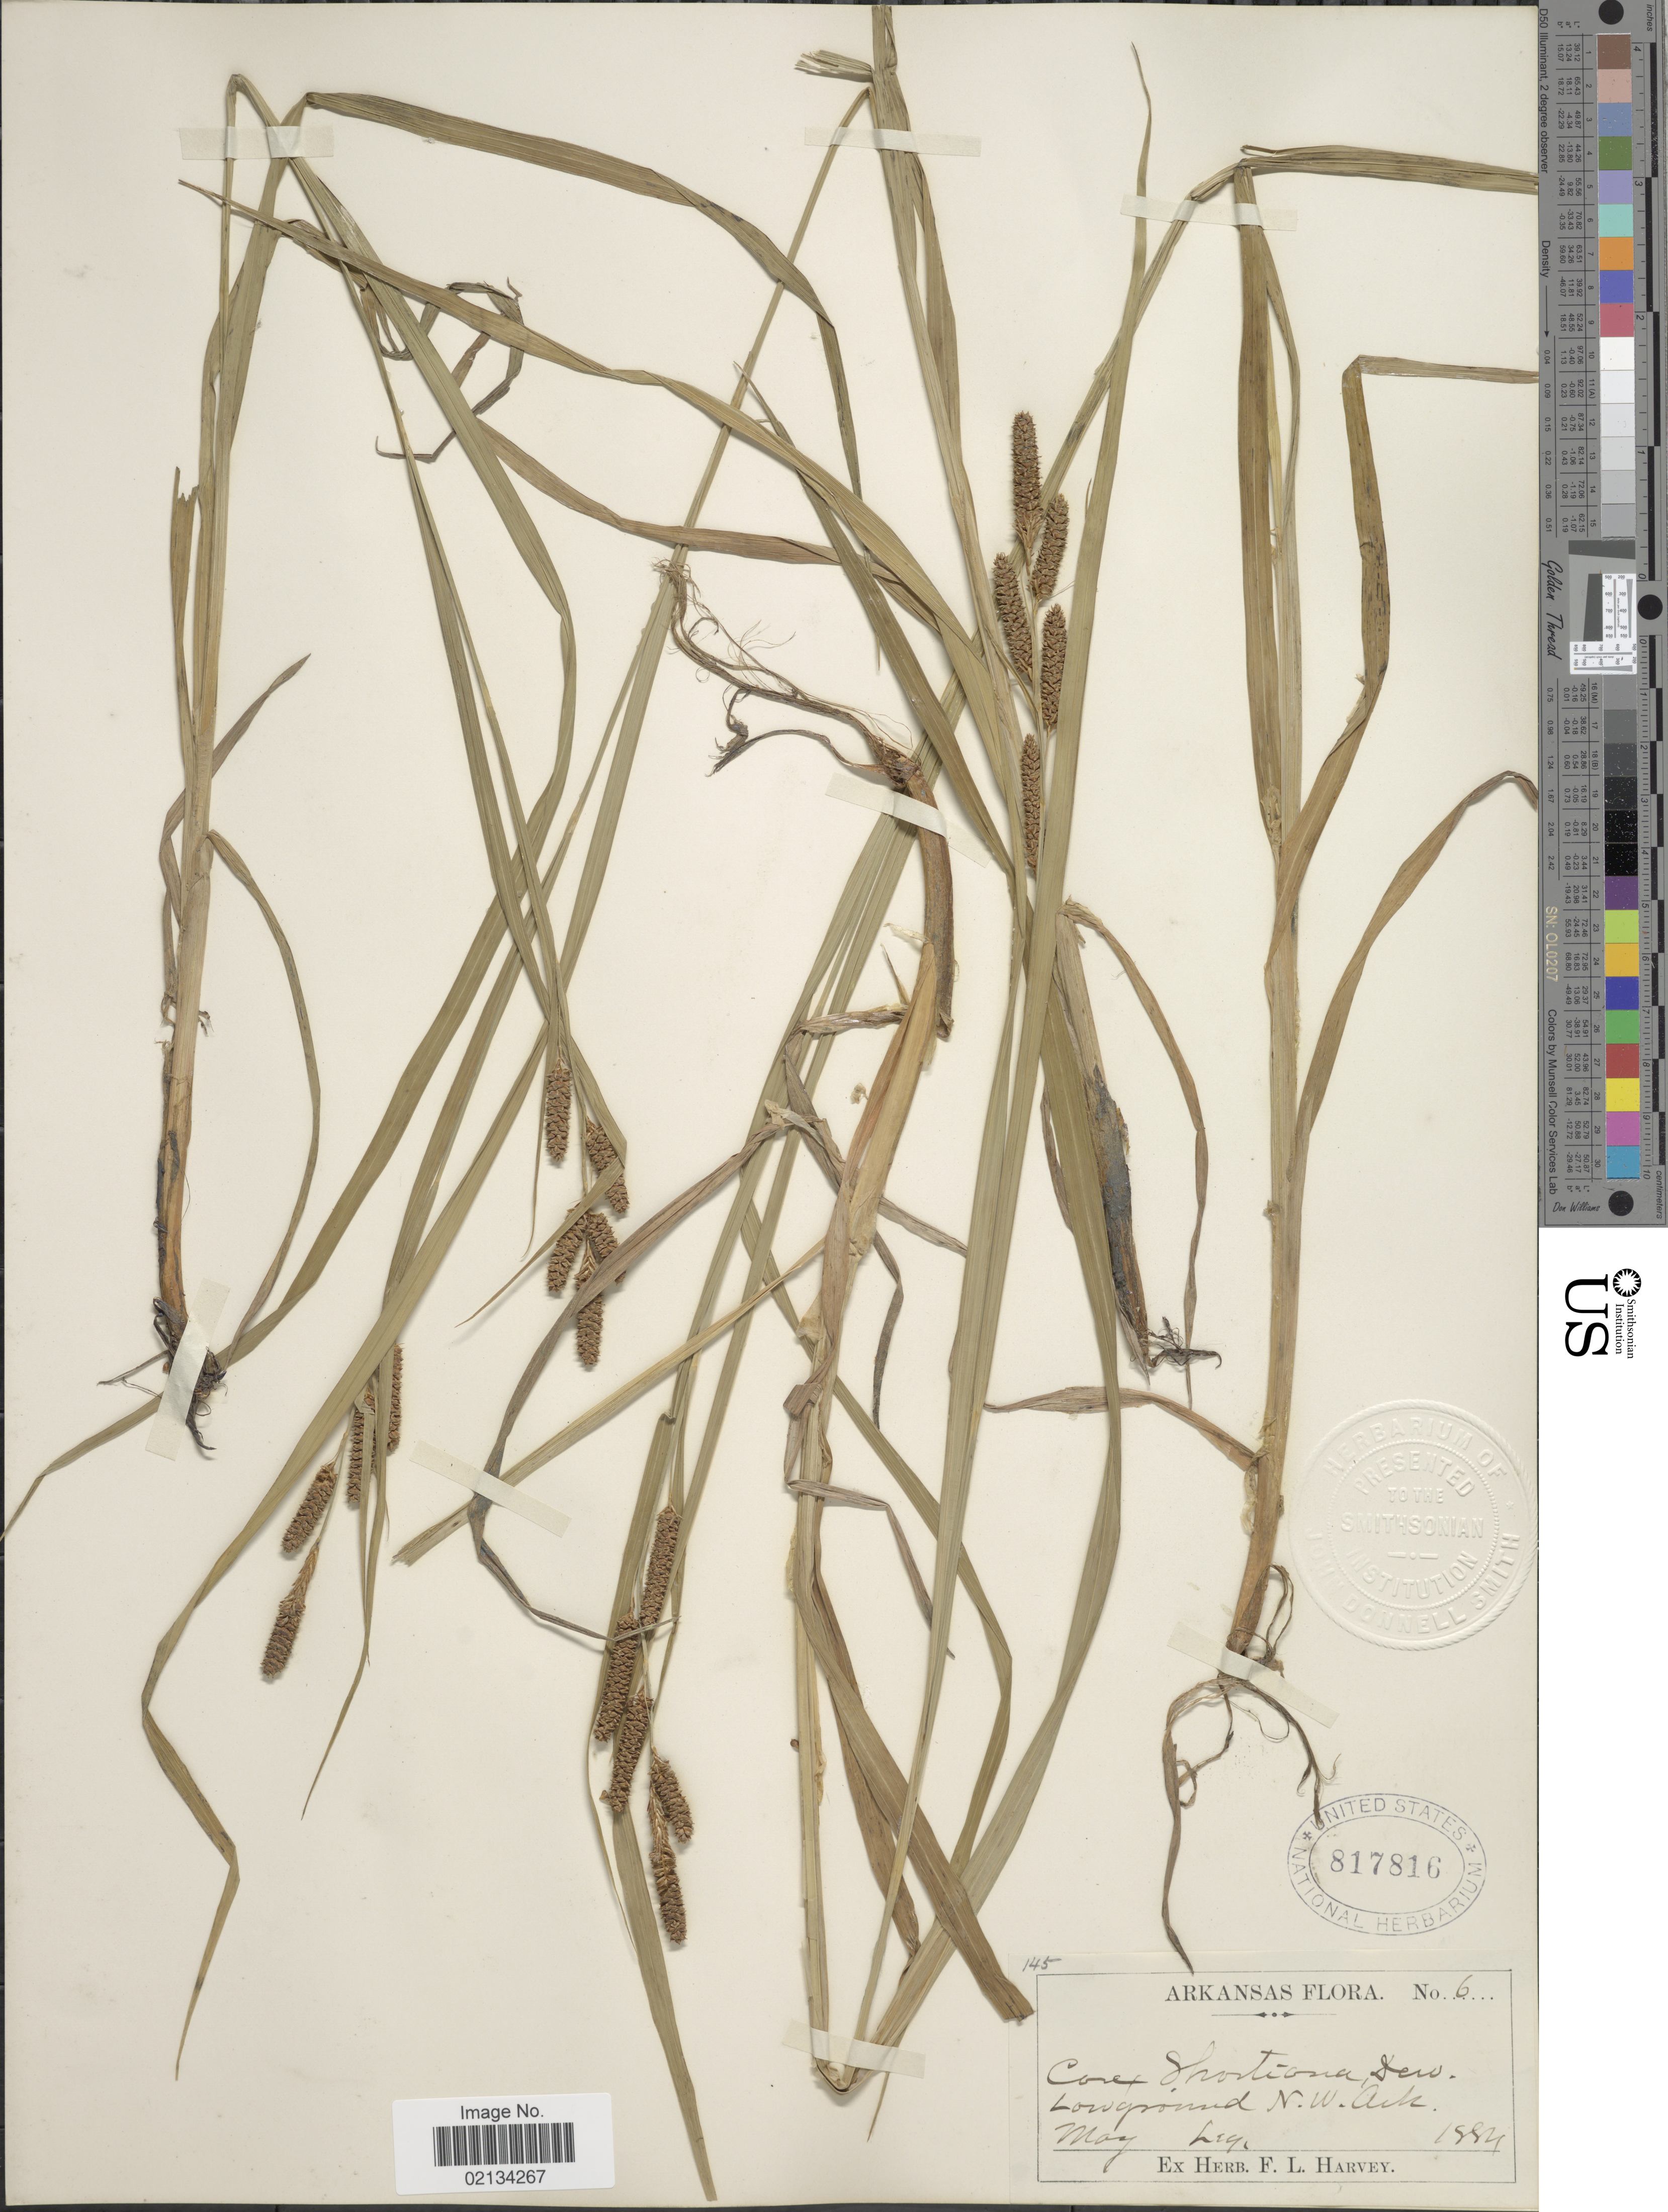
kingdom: Plantae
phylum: Tracheophyta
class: Liliopsida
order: Poales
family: Cyperaceae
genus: Carex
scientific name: Carex shortiana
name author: Dewey & Torr.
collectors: ex herb. F. L. Harvey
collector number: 6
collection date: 1884-05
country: United States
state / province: Arkansas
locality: Low ground, N.W. Ark.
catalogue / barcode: US 817816